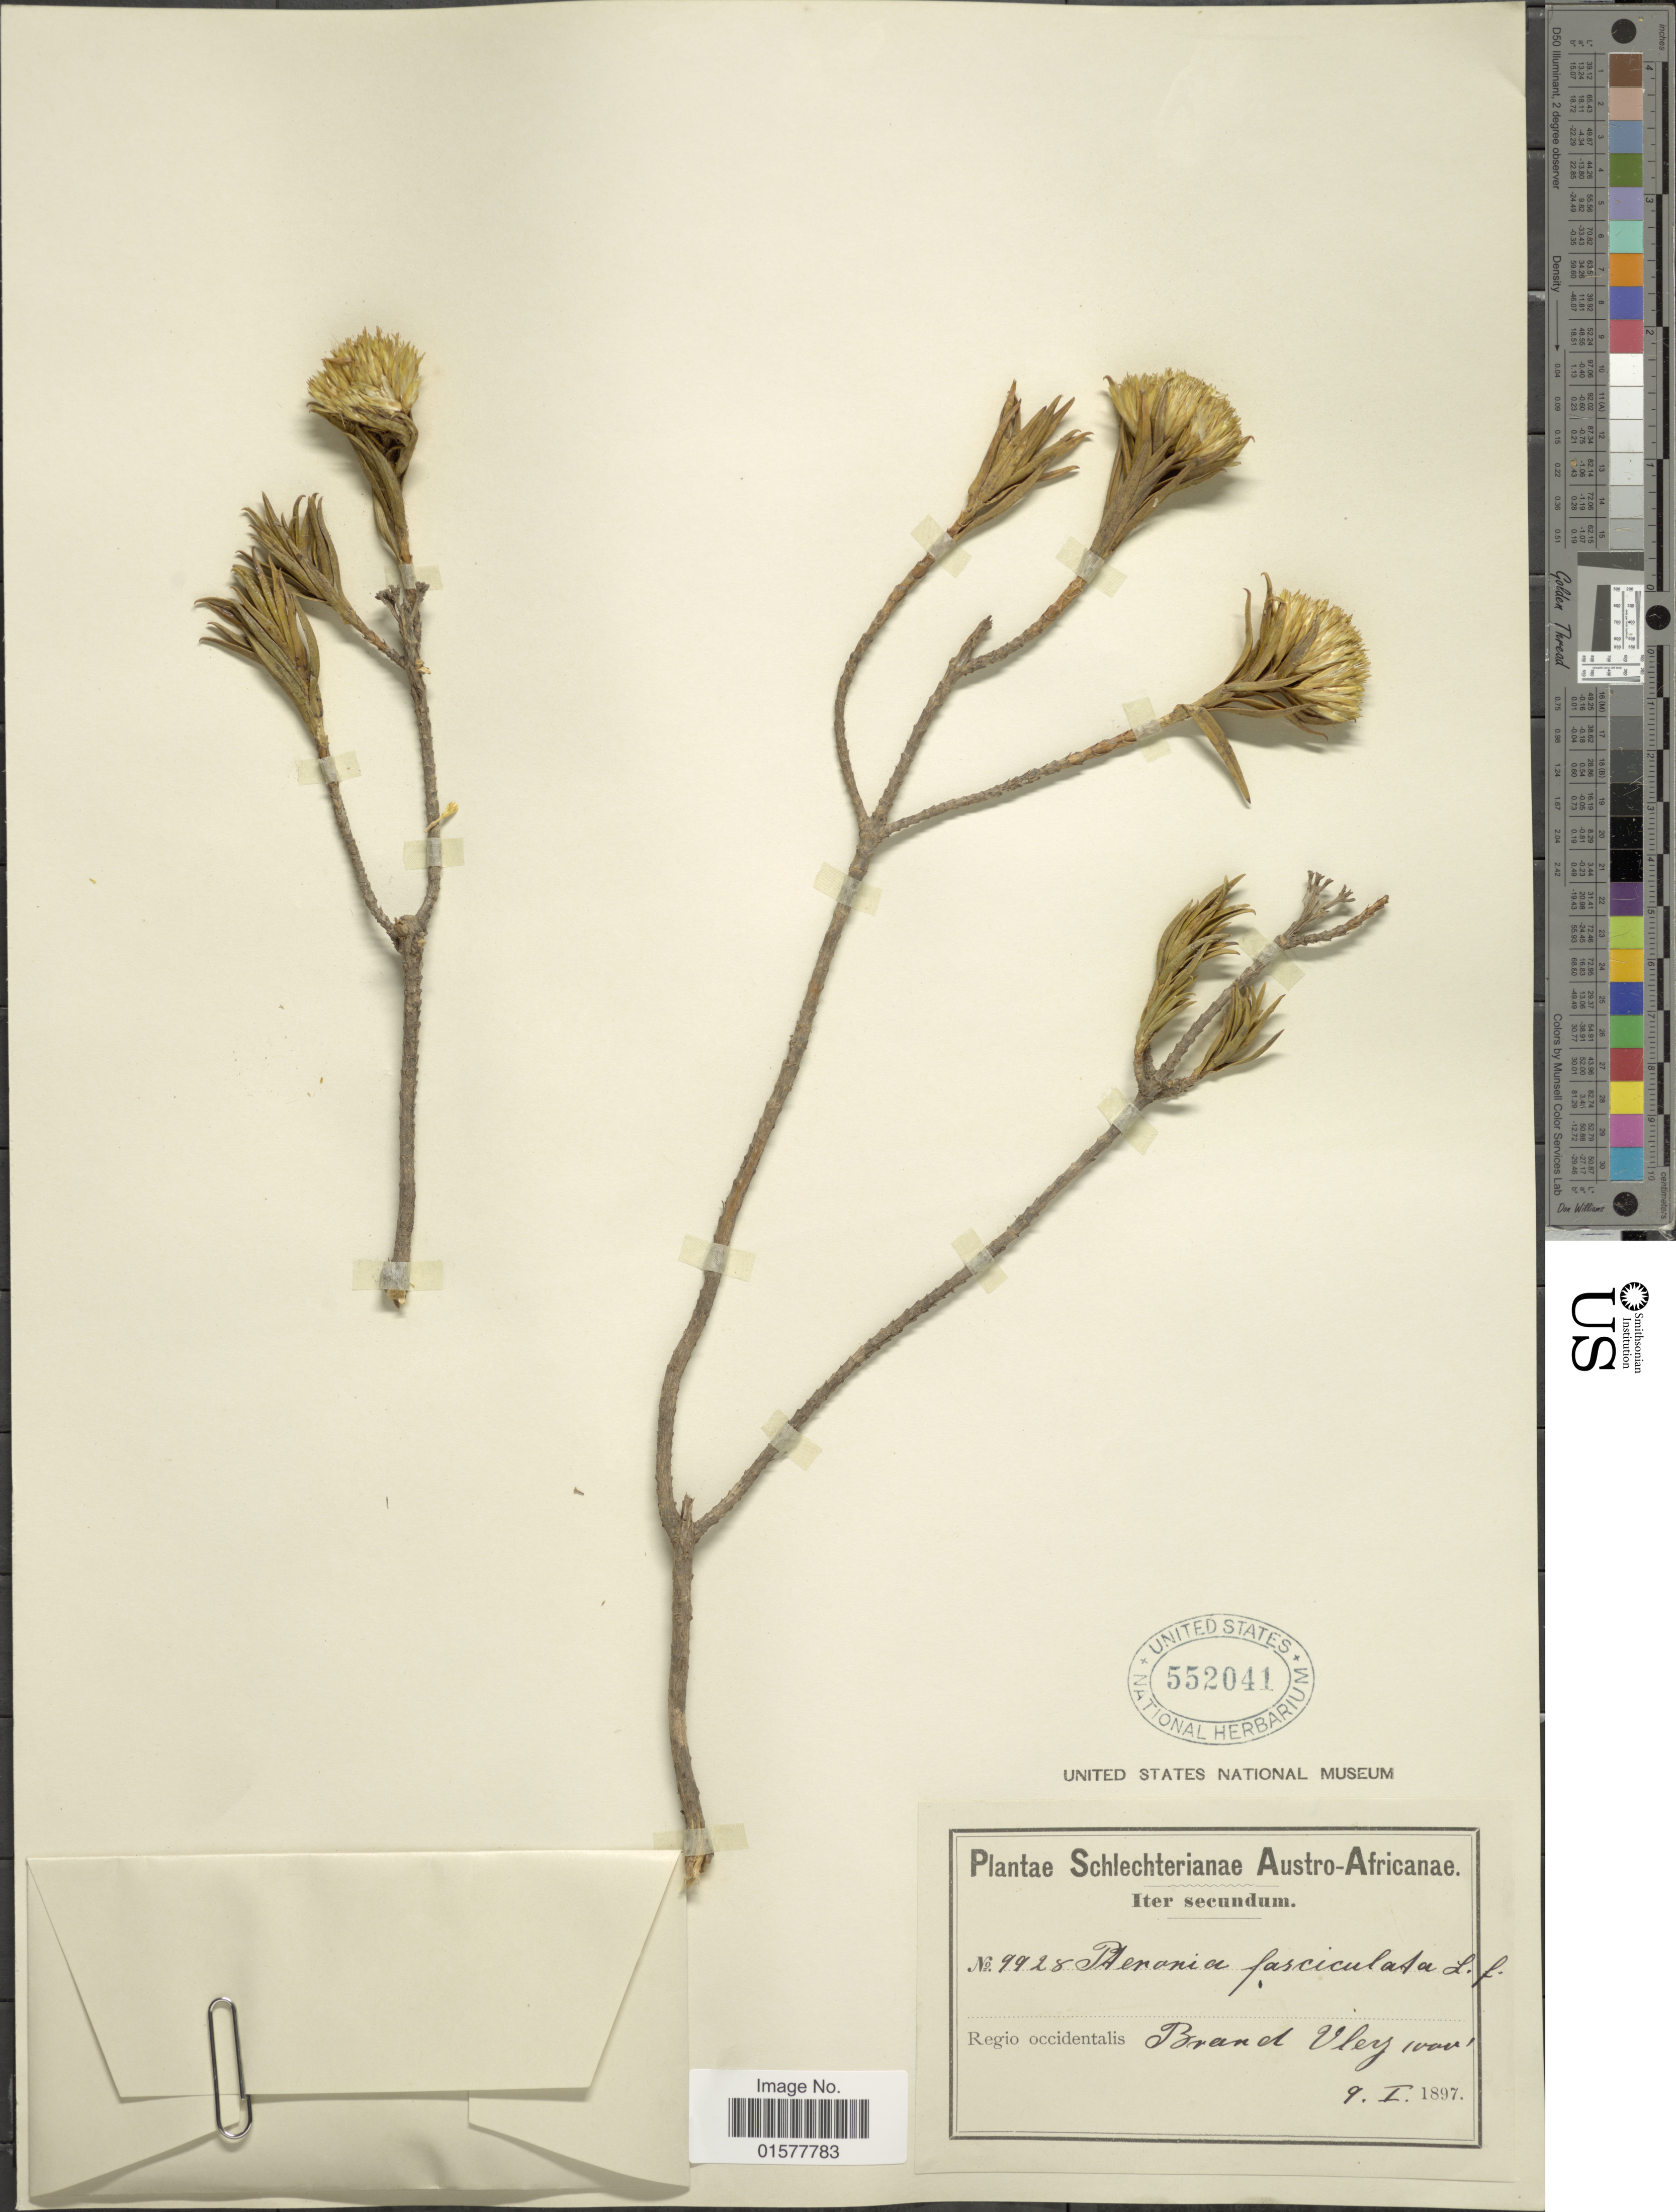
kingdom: Plantae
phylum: Tracheophyta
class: Magnoliopsida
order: Asterales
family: Asteraceae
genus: Pteronia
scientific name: Pteronia fasciculata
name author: L. f.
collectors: Schlechter, --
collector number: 99280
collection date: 1897-01-09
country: South Africa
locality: Regio occidentalis, Brand Vley . Iter secundum.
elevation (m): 305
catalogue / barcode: US 552041